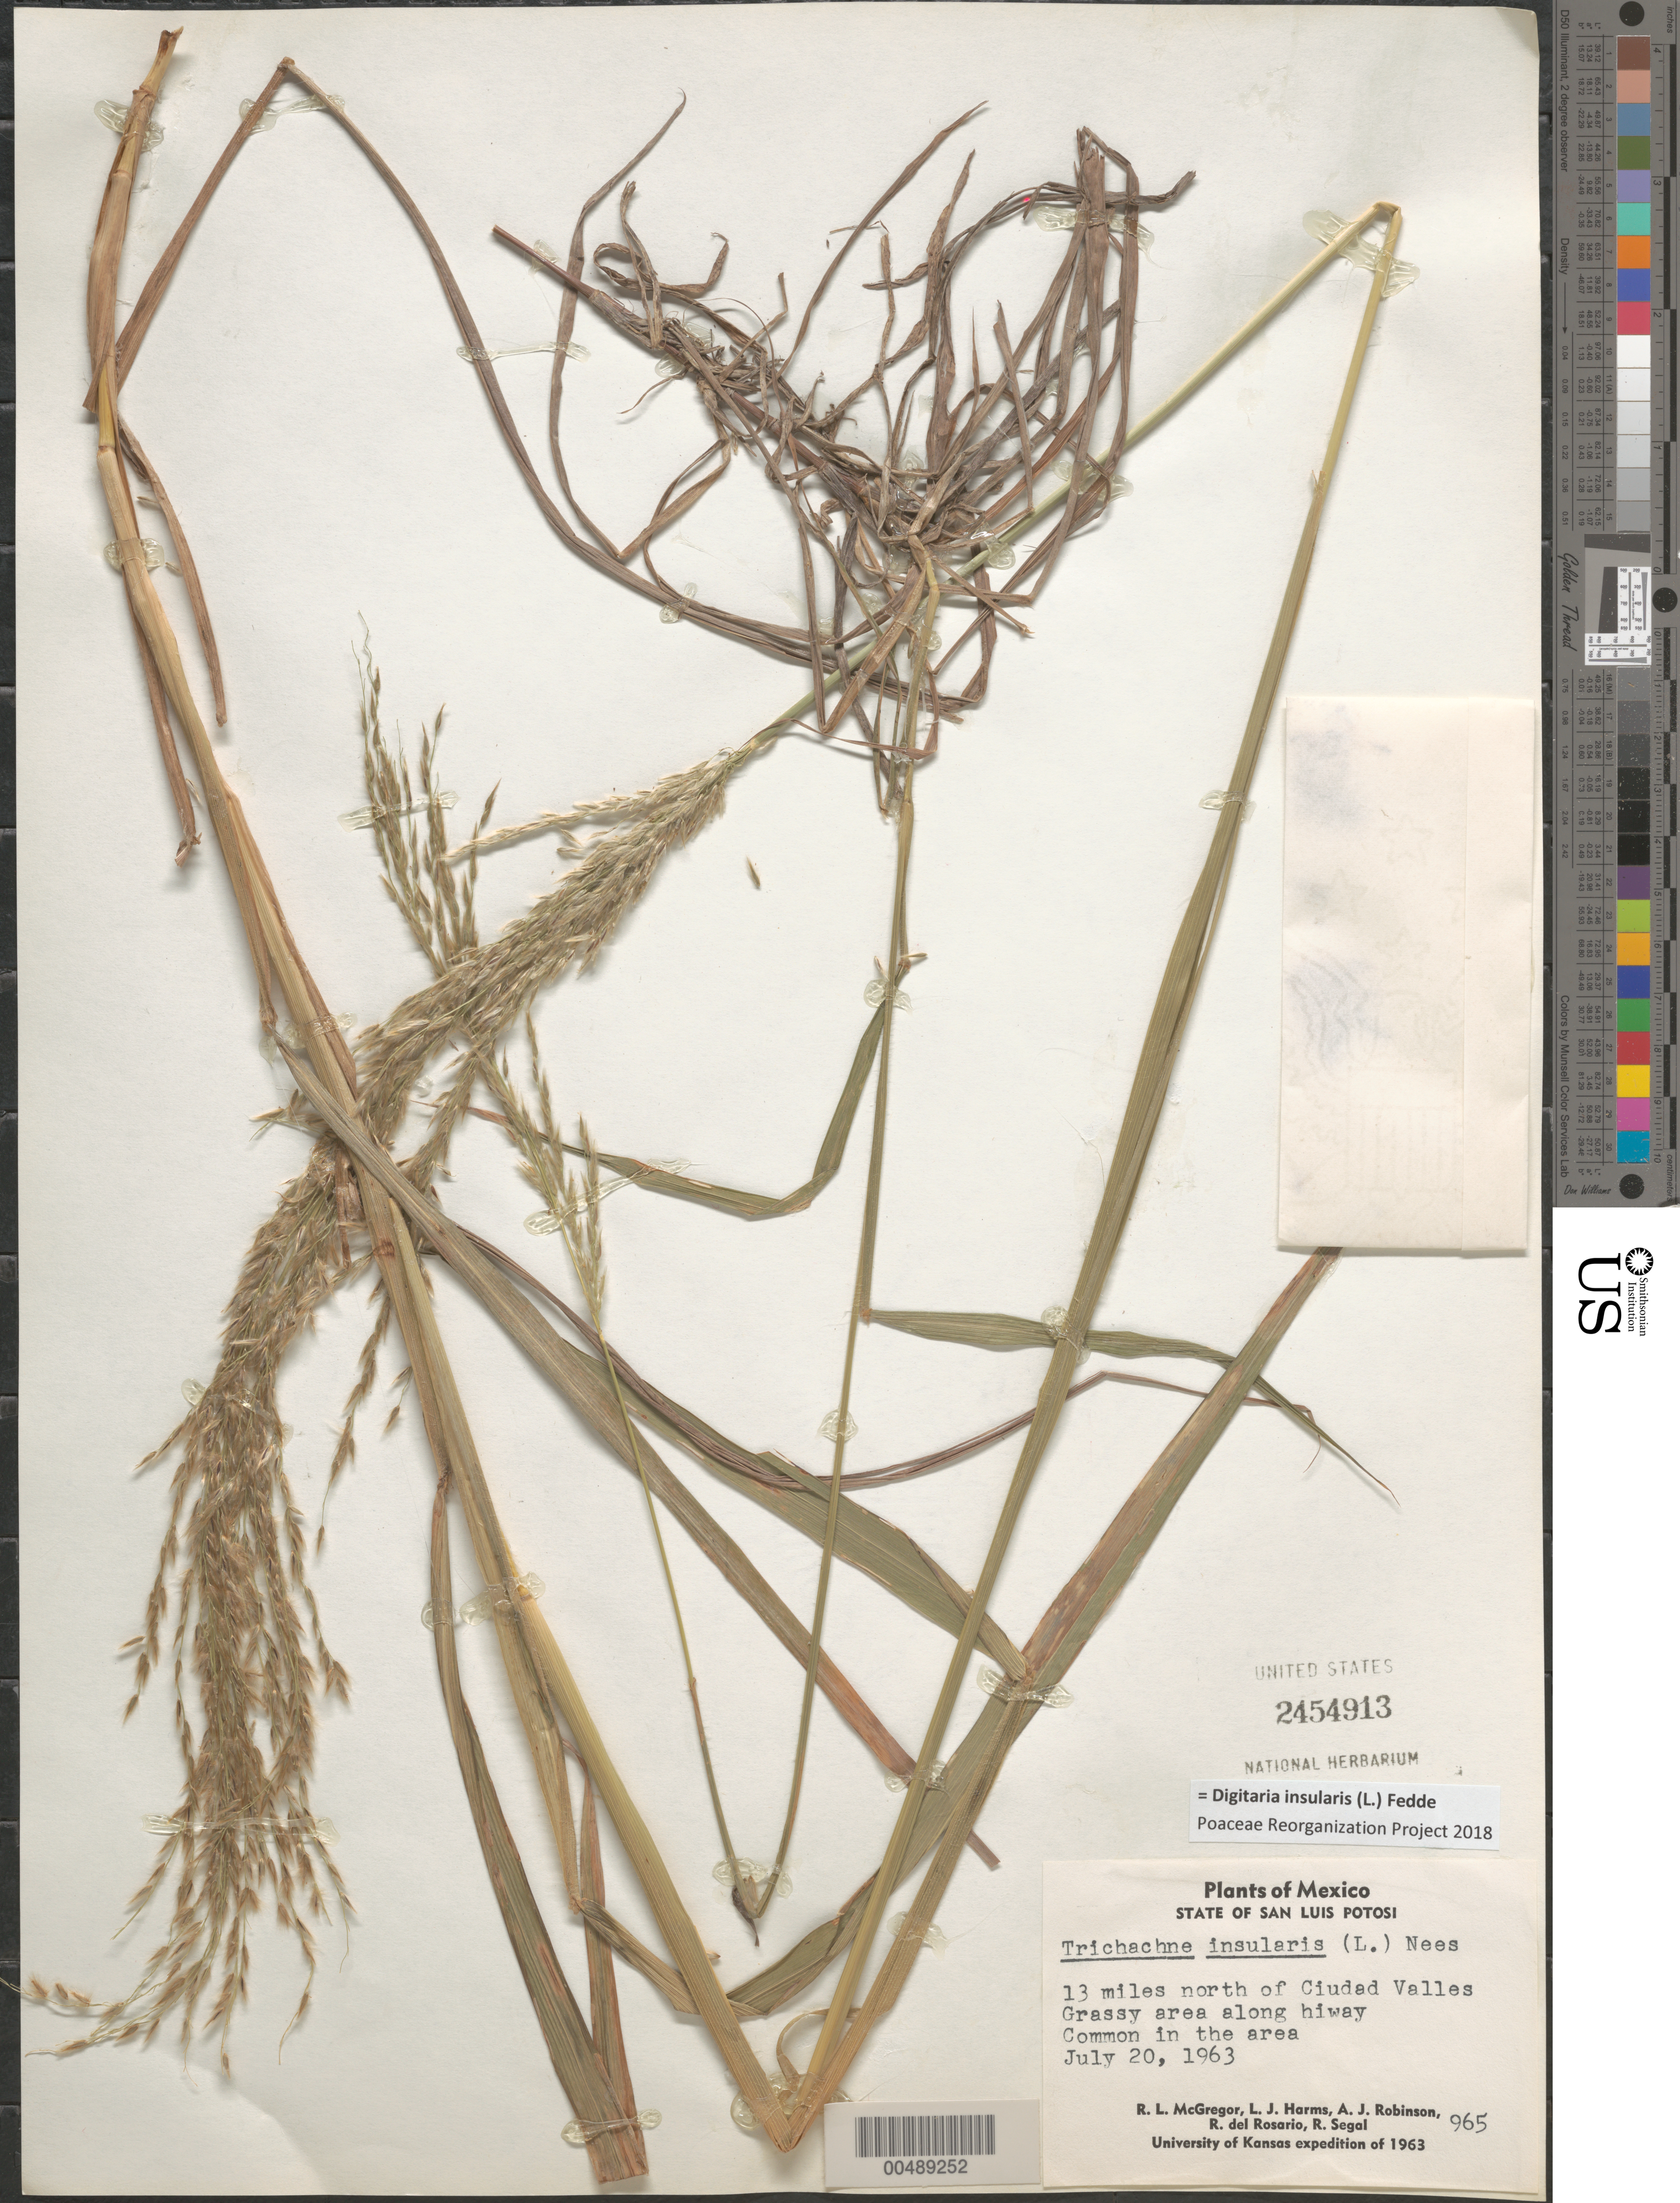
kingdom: Plantae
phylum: Tracheophyta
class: Liliopsida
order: Poales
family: Poaceae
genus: Digitaria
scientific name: Digitaria insularis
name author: (L.) Fedde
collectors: R. McGregor, L. Harms & A. J. Robinson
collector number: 965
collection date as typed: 20 Jul 1963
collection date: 1963-07-20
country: Mexico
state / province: San Luis Potosi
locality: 13 mi N of Ciudad Valles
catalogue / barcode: US 2454913